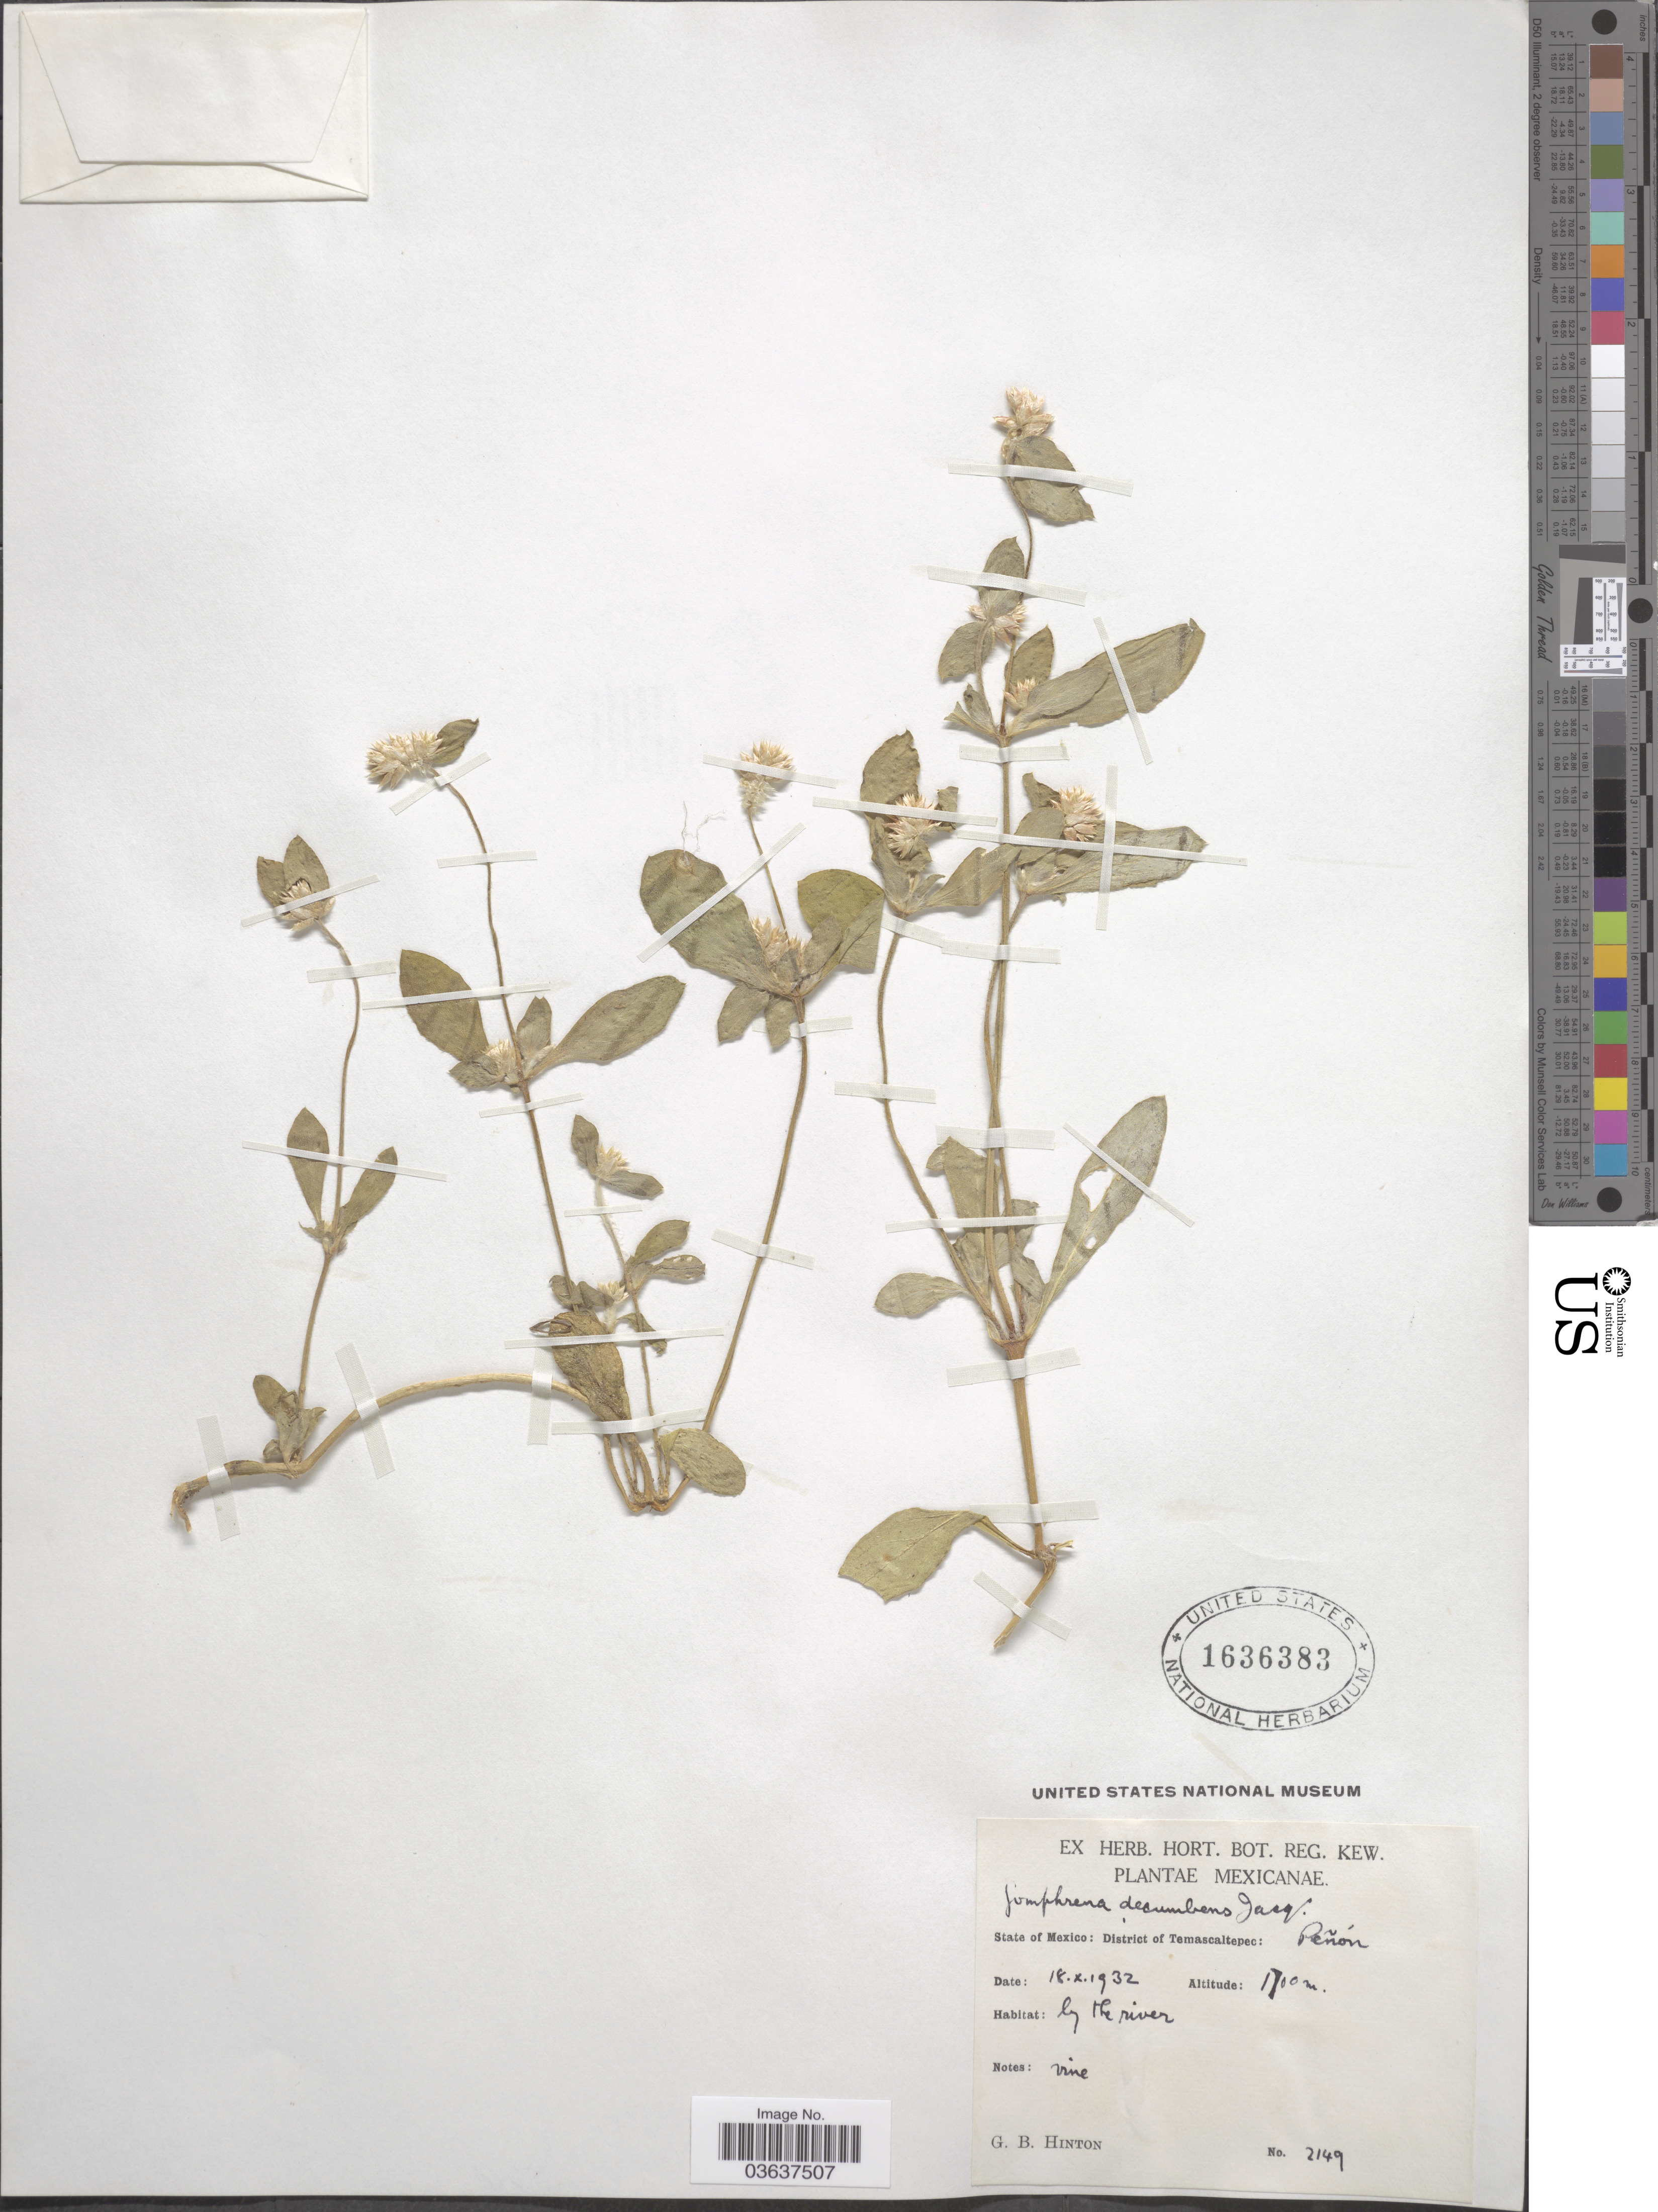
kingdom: Plantae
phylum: Tracheophyta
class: Magnoliopsida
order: Caryophyllales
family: Amaranthaceae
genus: Gomphrena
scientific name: Gomphrena decumbens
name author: Jacq.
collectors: G. B. Hinton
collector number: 2149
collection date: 1932-10-18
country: Mexico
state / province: México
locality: District of Temascaltepec: Peñón.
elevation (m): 1700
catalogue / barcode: US 1636383